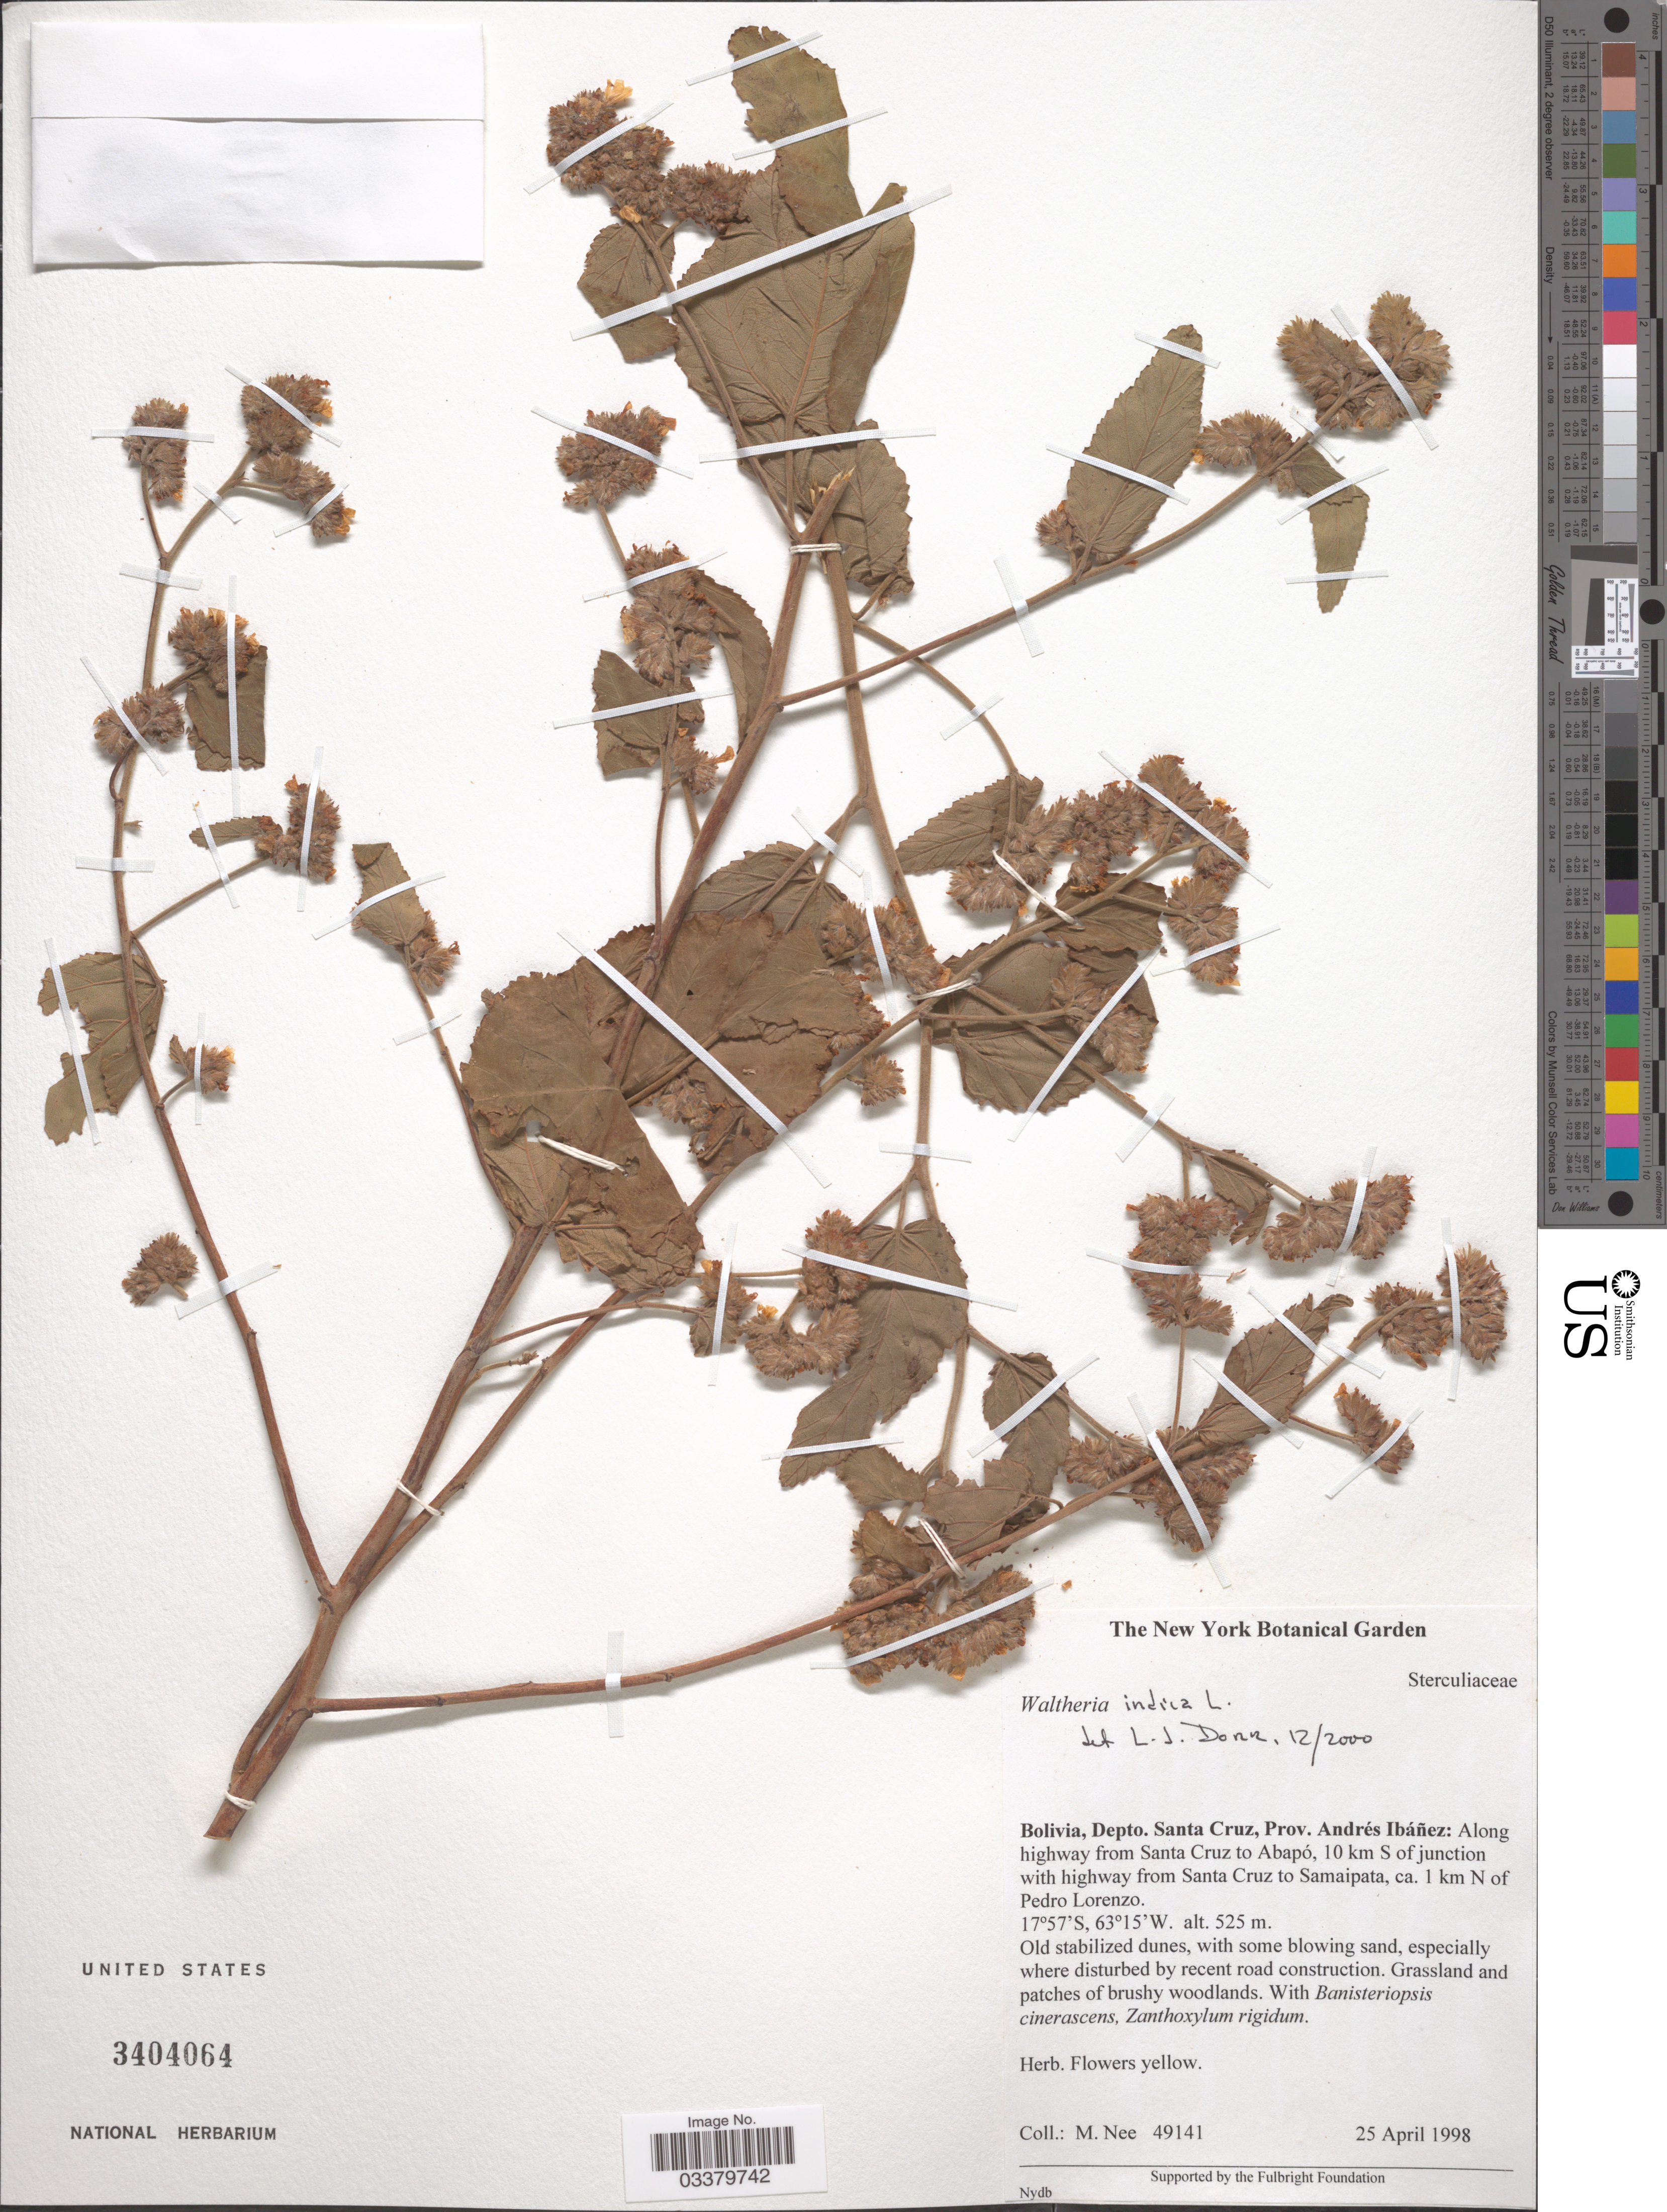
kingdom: Plantae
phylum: Tracheophyta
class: Magnoliopsida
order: Malvales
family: Malvaceae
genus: Waltheria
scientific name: Waltheria indica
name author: L.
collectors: M. Nee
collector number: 49141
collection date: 1998-04-25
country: Bolivia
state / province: Santa Cruz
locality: Depto. Santa Cruz, Prov. Andrés Ibáñez: Along highway from Santa Cruz to Abapó, 10 km S of junction with highway from Santa Cruz to Samaipata, ca. 1 km N of Pedro Lorenzo.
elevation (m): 525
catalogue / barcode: US 3404064